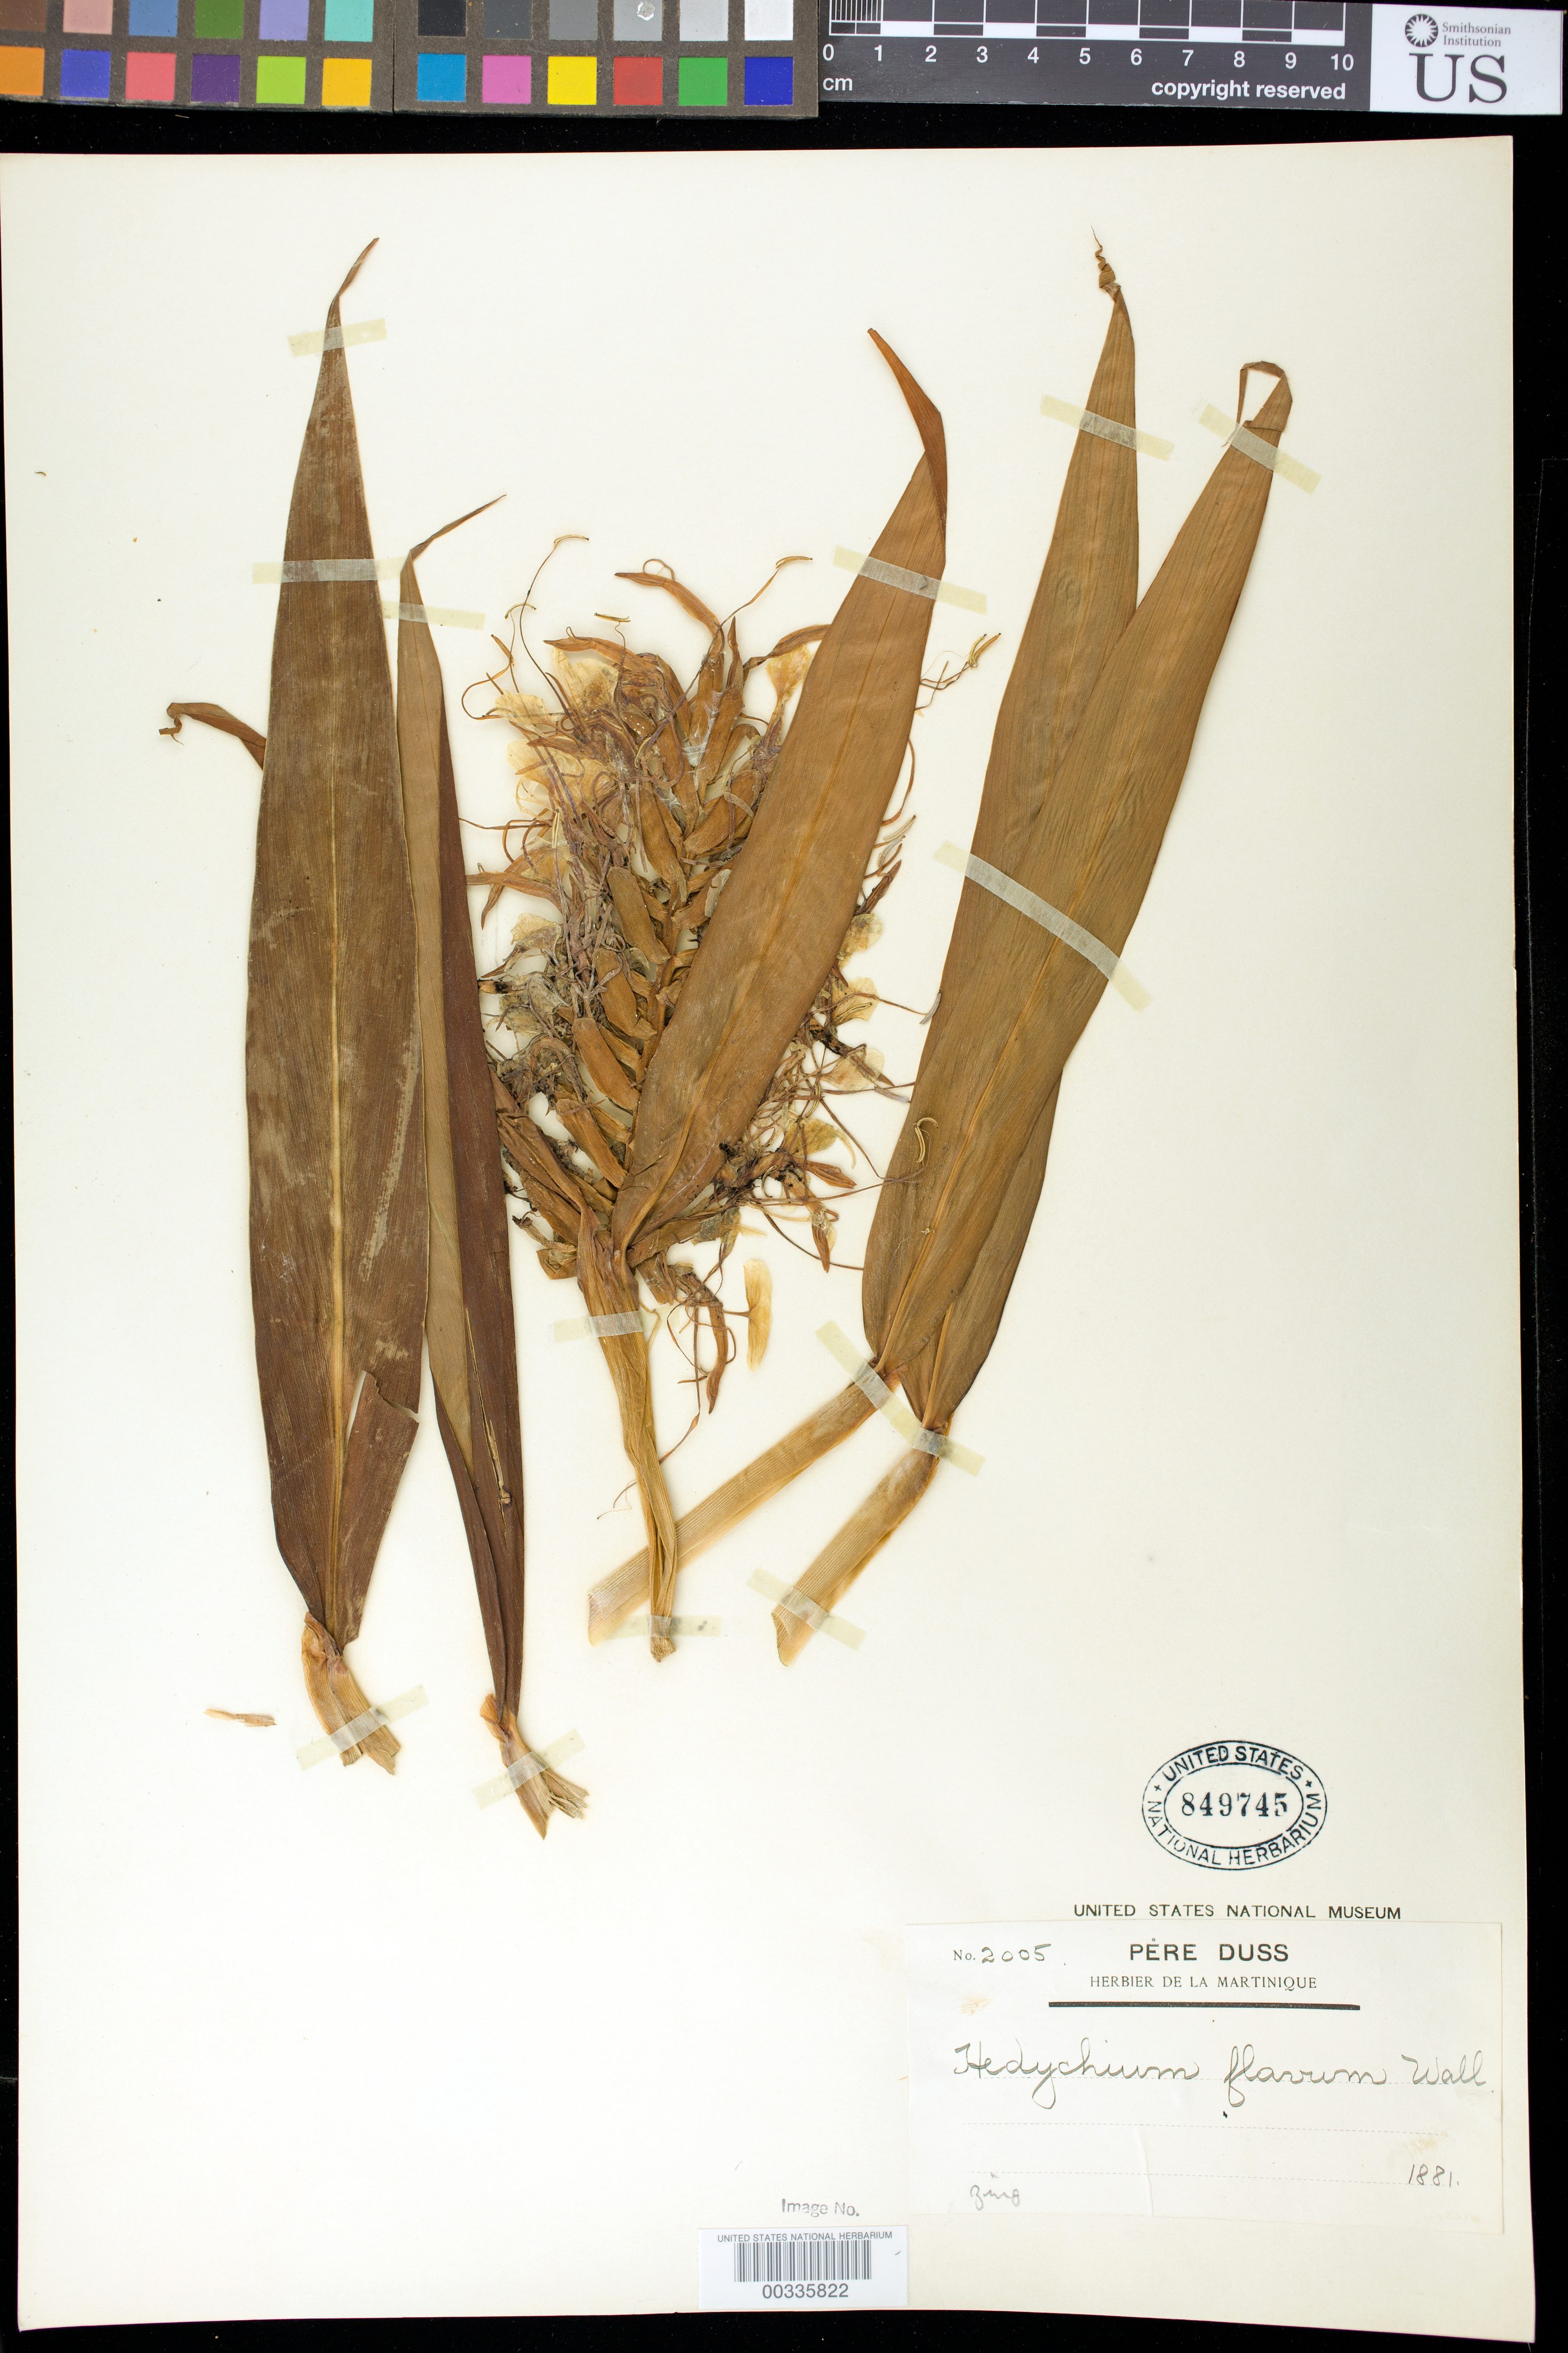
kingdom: Plantae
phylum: Tracheophyta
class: Liliopsida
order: Zingiberales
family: Zingiberaceae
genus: Hedychium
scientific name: Hedychium coronarium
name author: J. Koenig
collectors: Père Duss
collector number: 2005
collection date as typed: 1881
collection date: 1881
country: Martinique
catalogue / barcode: US 849745